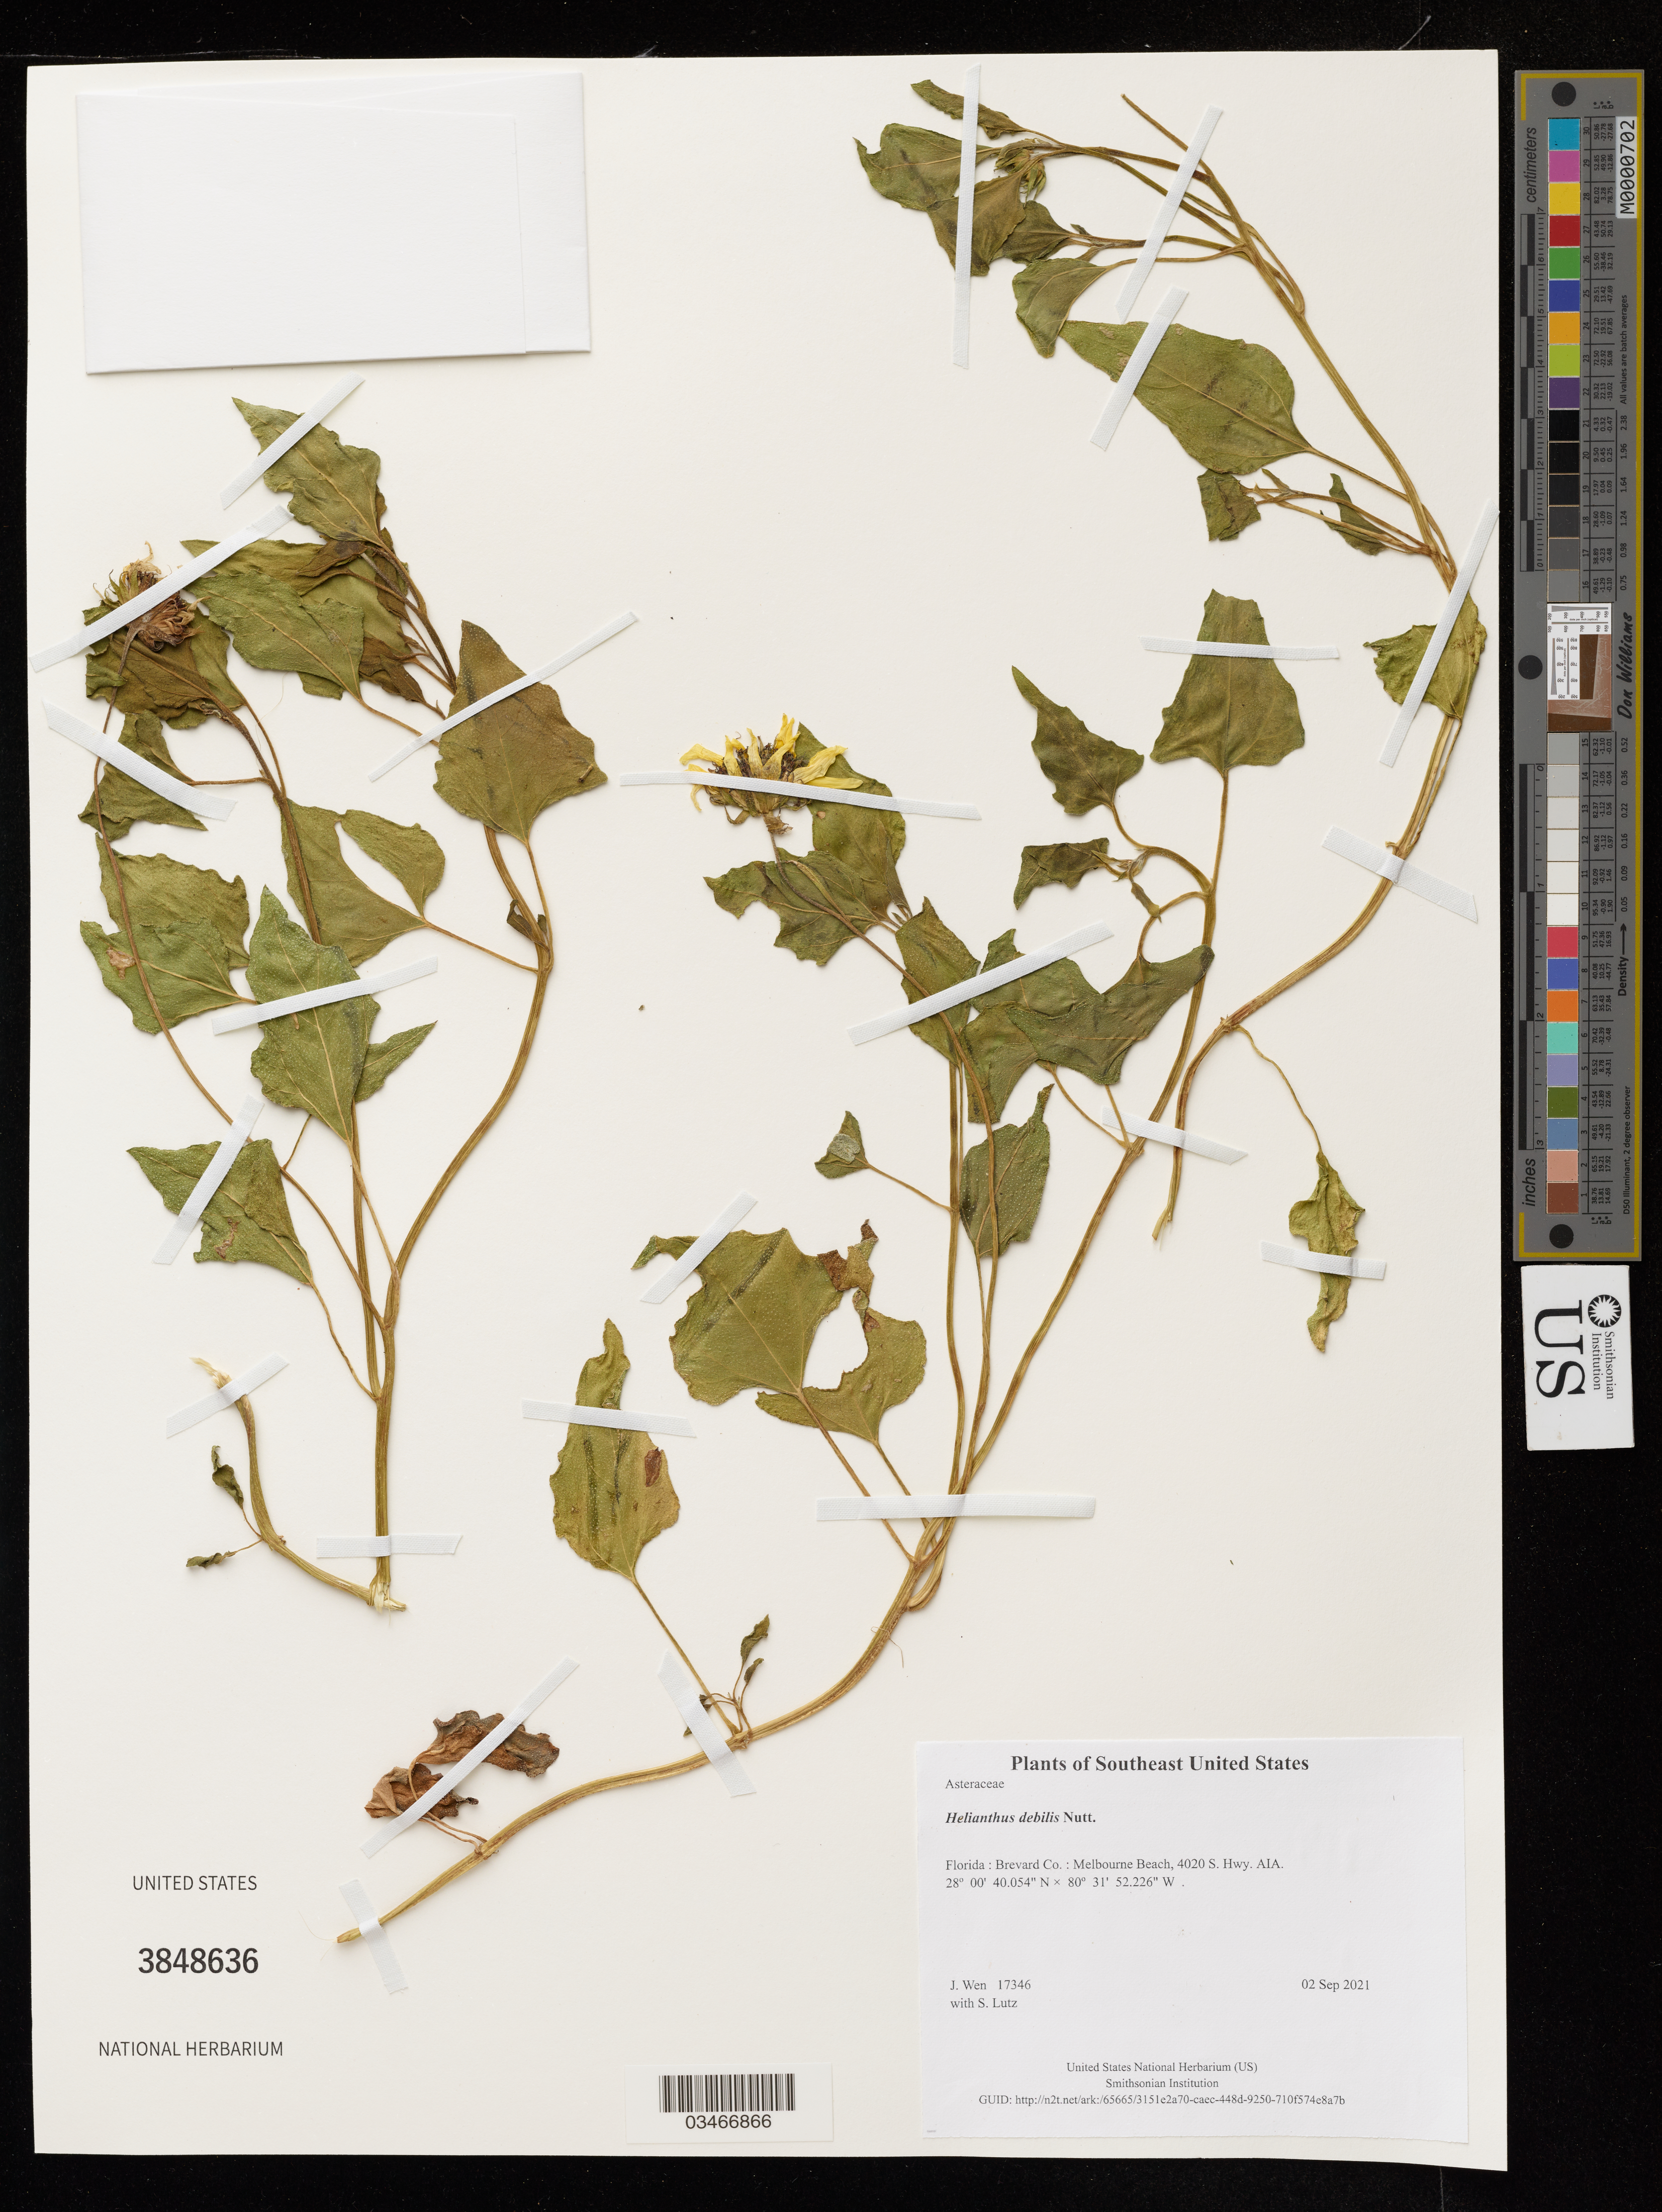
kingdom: Plantae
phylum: Tracheophyta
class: Magnoliopsida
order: Asterales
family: Asteraceae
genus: Helianthus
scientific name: Helianthus debilis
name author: Nutt.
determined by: Wen, Jun, (BOT), Smithsonian Institution - National Museum of Natural History (UNITED STATES)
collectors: J. Wen & S. Lutz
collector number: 17346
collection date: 2021-09-02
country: United States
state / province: Florida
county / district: Brevard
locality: Melbourne Beach, 4020 S. Hwy. AIA.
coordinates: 28.01112619 N, 80.5311738 W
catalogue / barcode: US 3848636